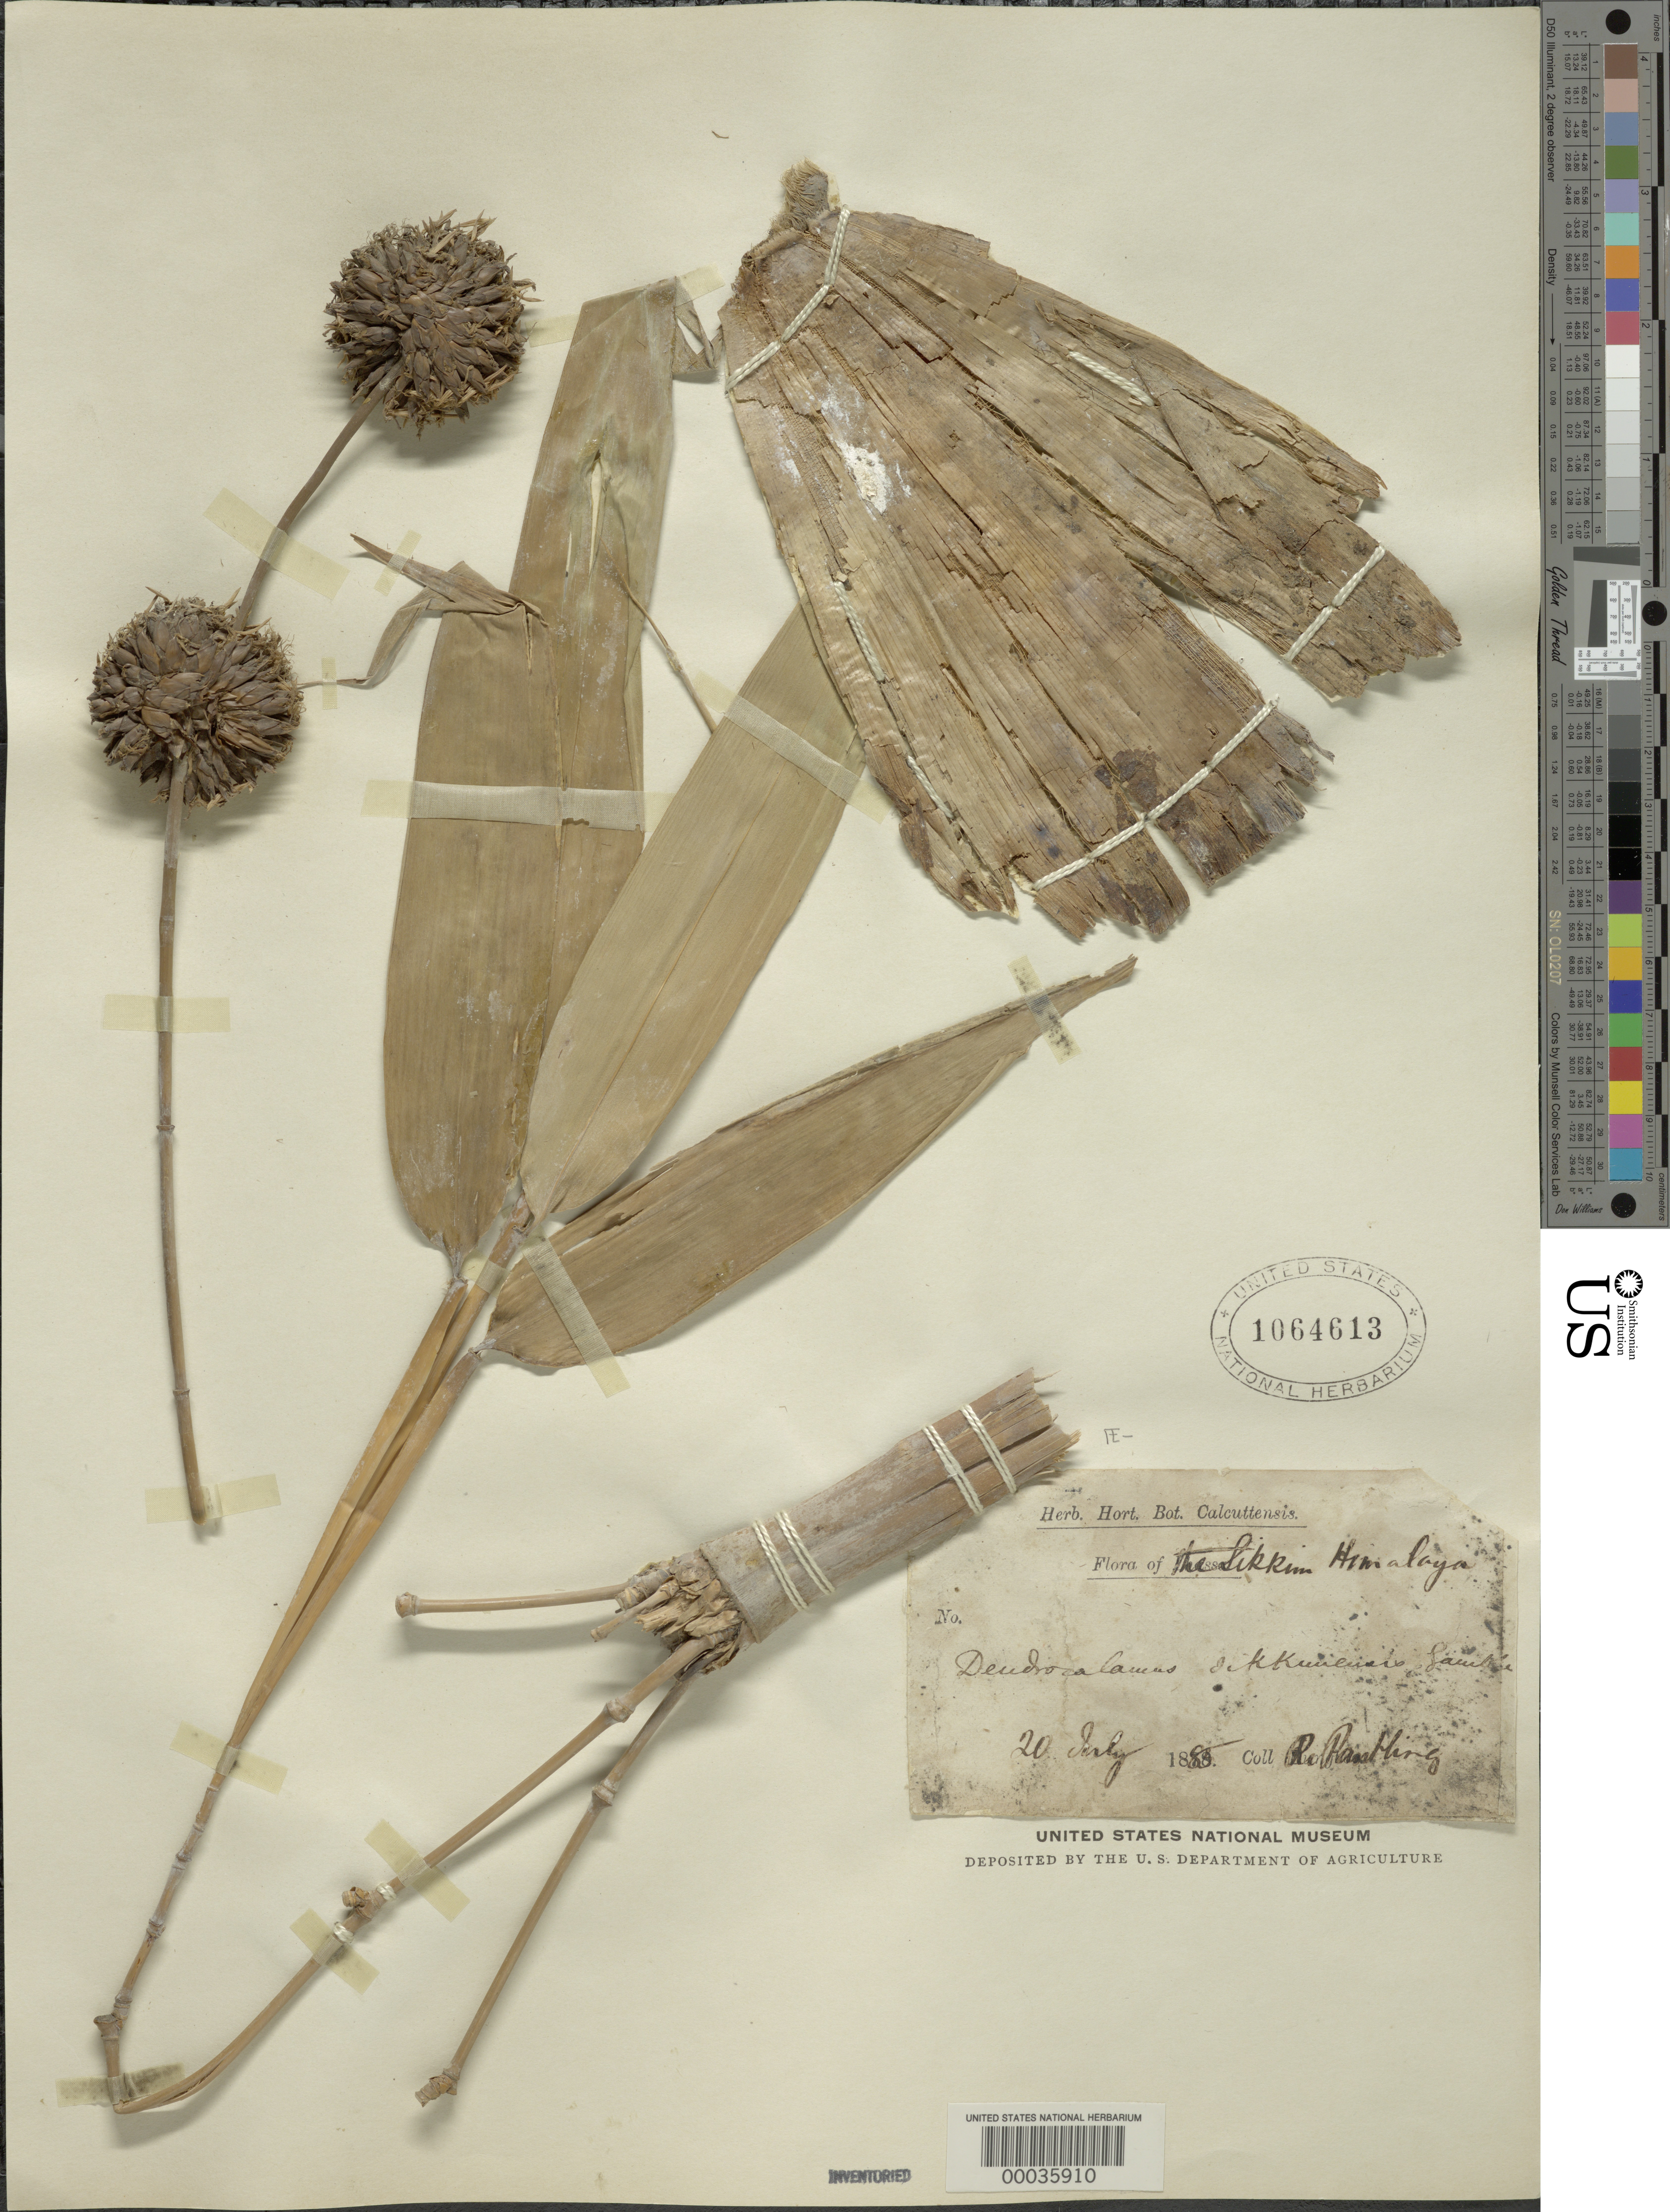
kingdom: Plantae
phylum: Tracheophyta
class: Liliopsida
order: Poales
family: Poaceae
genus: Dendrocalamus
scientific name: Dendrocalamus sikkimensis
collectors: R. Hing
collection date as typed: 20 Jul 1885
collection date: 1885-07-20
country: India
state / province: Sikkim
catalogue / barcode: US 1064613